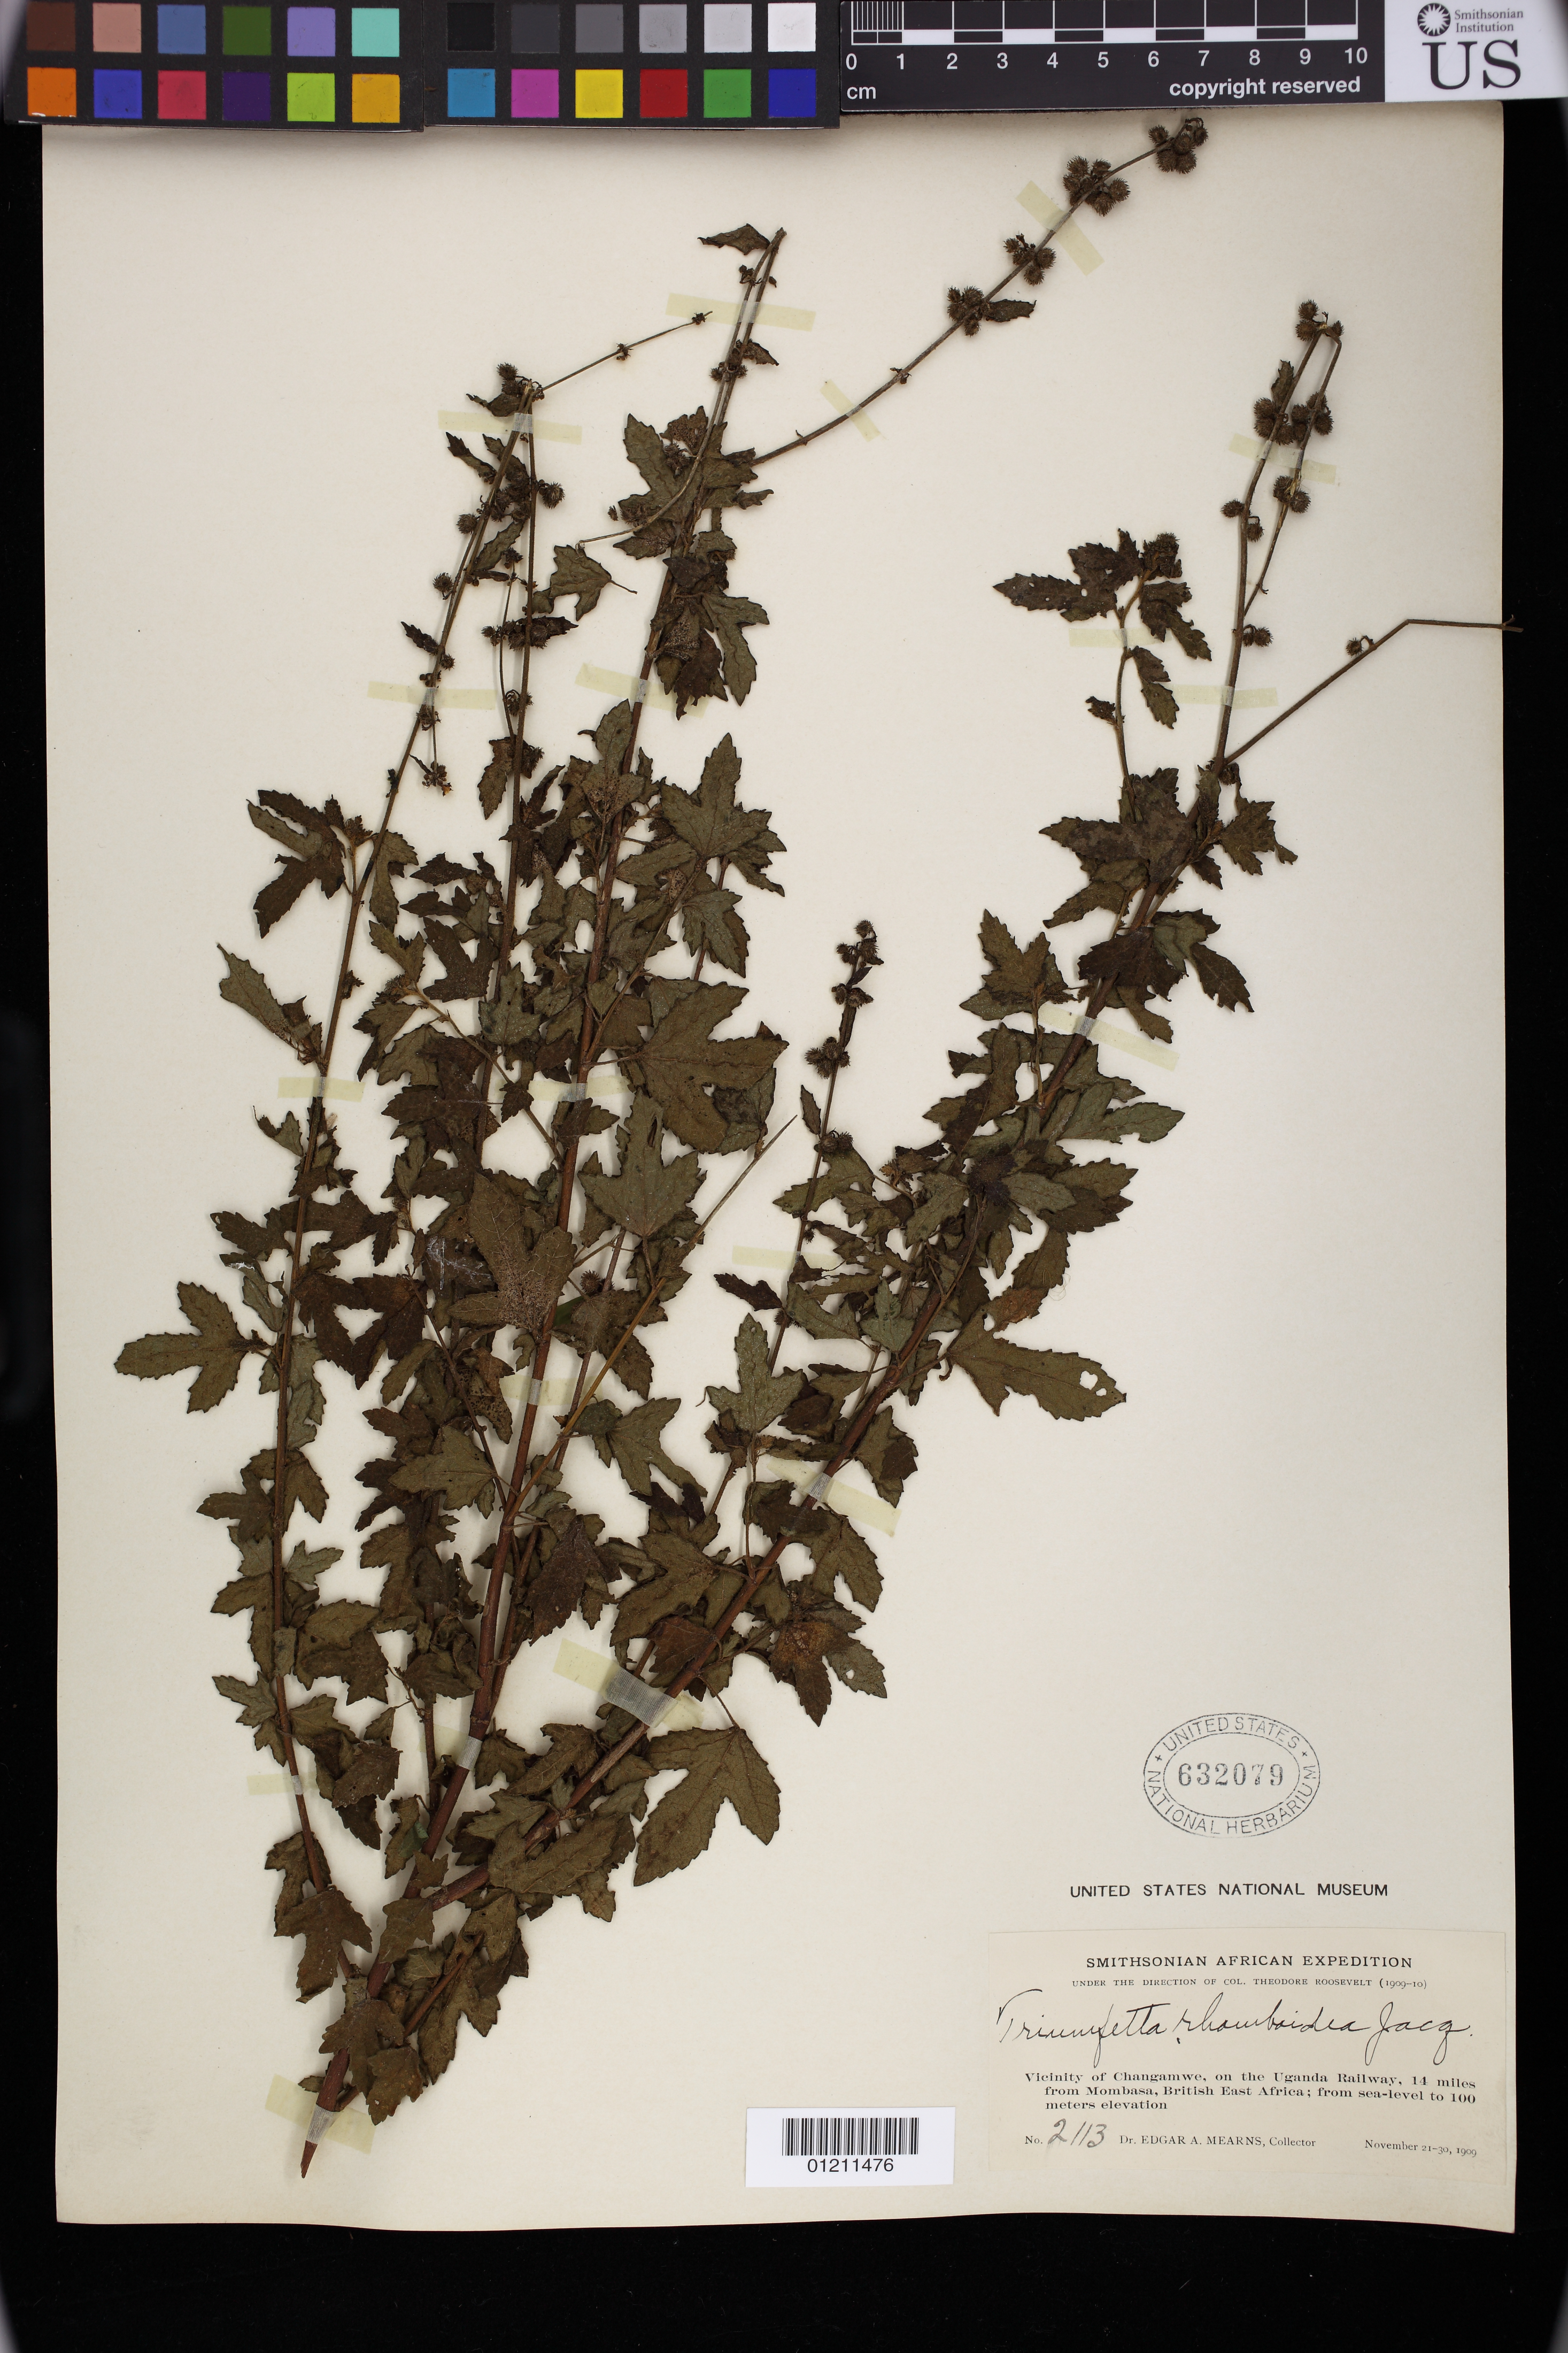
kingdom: Plantae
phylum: Tracheophyta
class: Magnoliopsida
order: Malvales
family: Malvaceae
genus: Triumfetta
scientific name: Triumfetta rhomboidea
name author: Jacq.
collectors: E. A. Mearns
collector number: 2113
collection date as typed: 21 Nov 1909 to 30 Nov 1909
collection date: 1909-11-21/1909-11-30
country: Kenya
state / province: Mombasa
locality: Vicinity of Changamwe, on the Uganda Railway, 14 miles from Mombasa, British East Africa.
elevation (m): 0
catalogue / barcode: US 632079